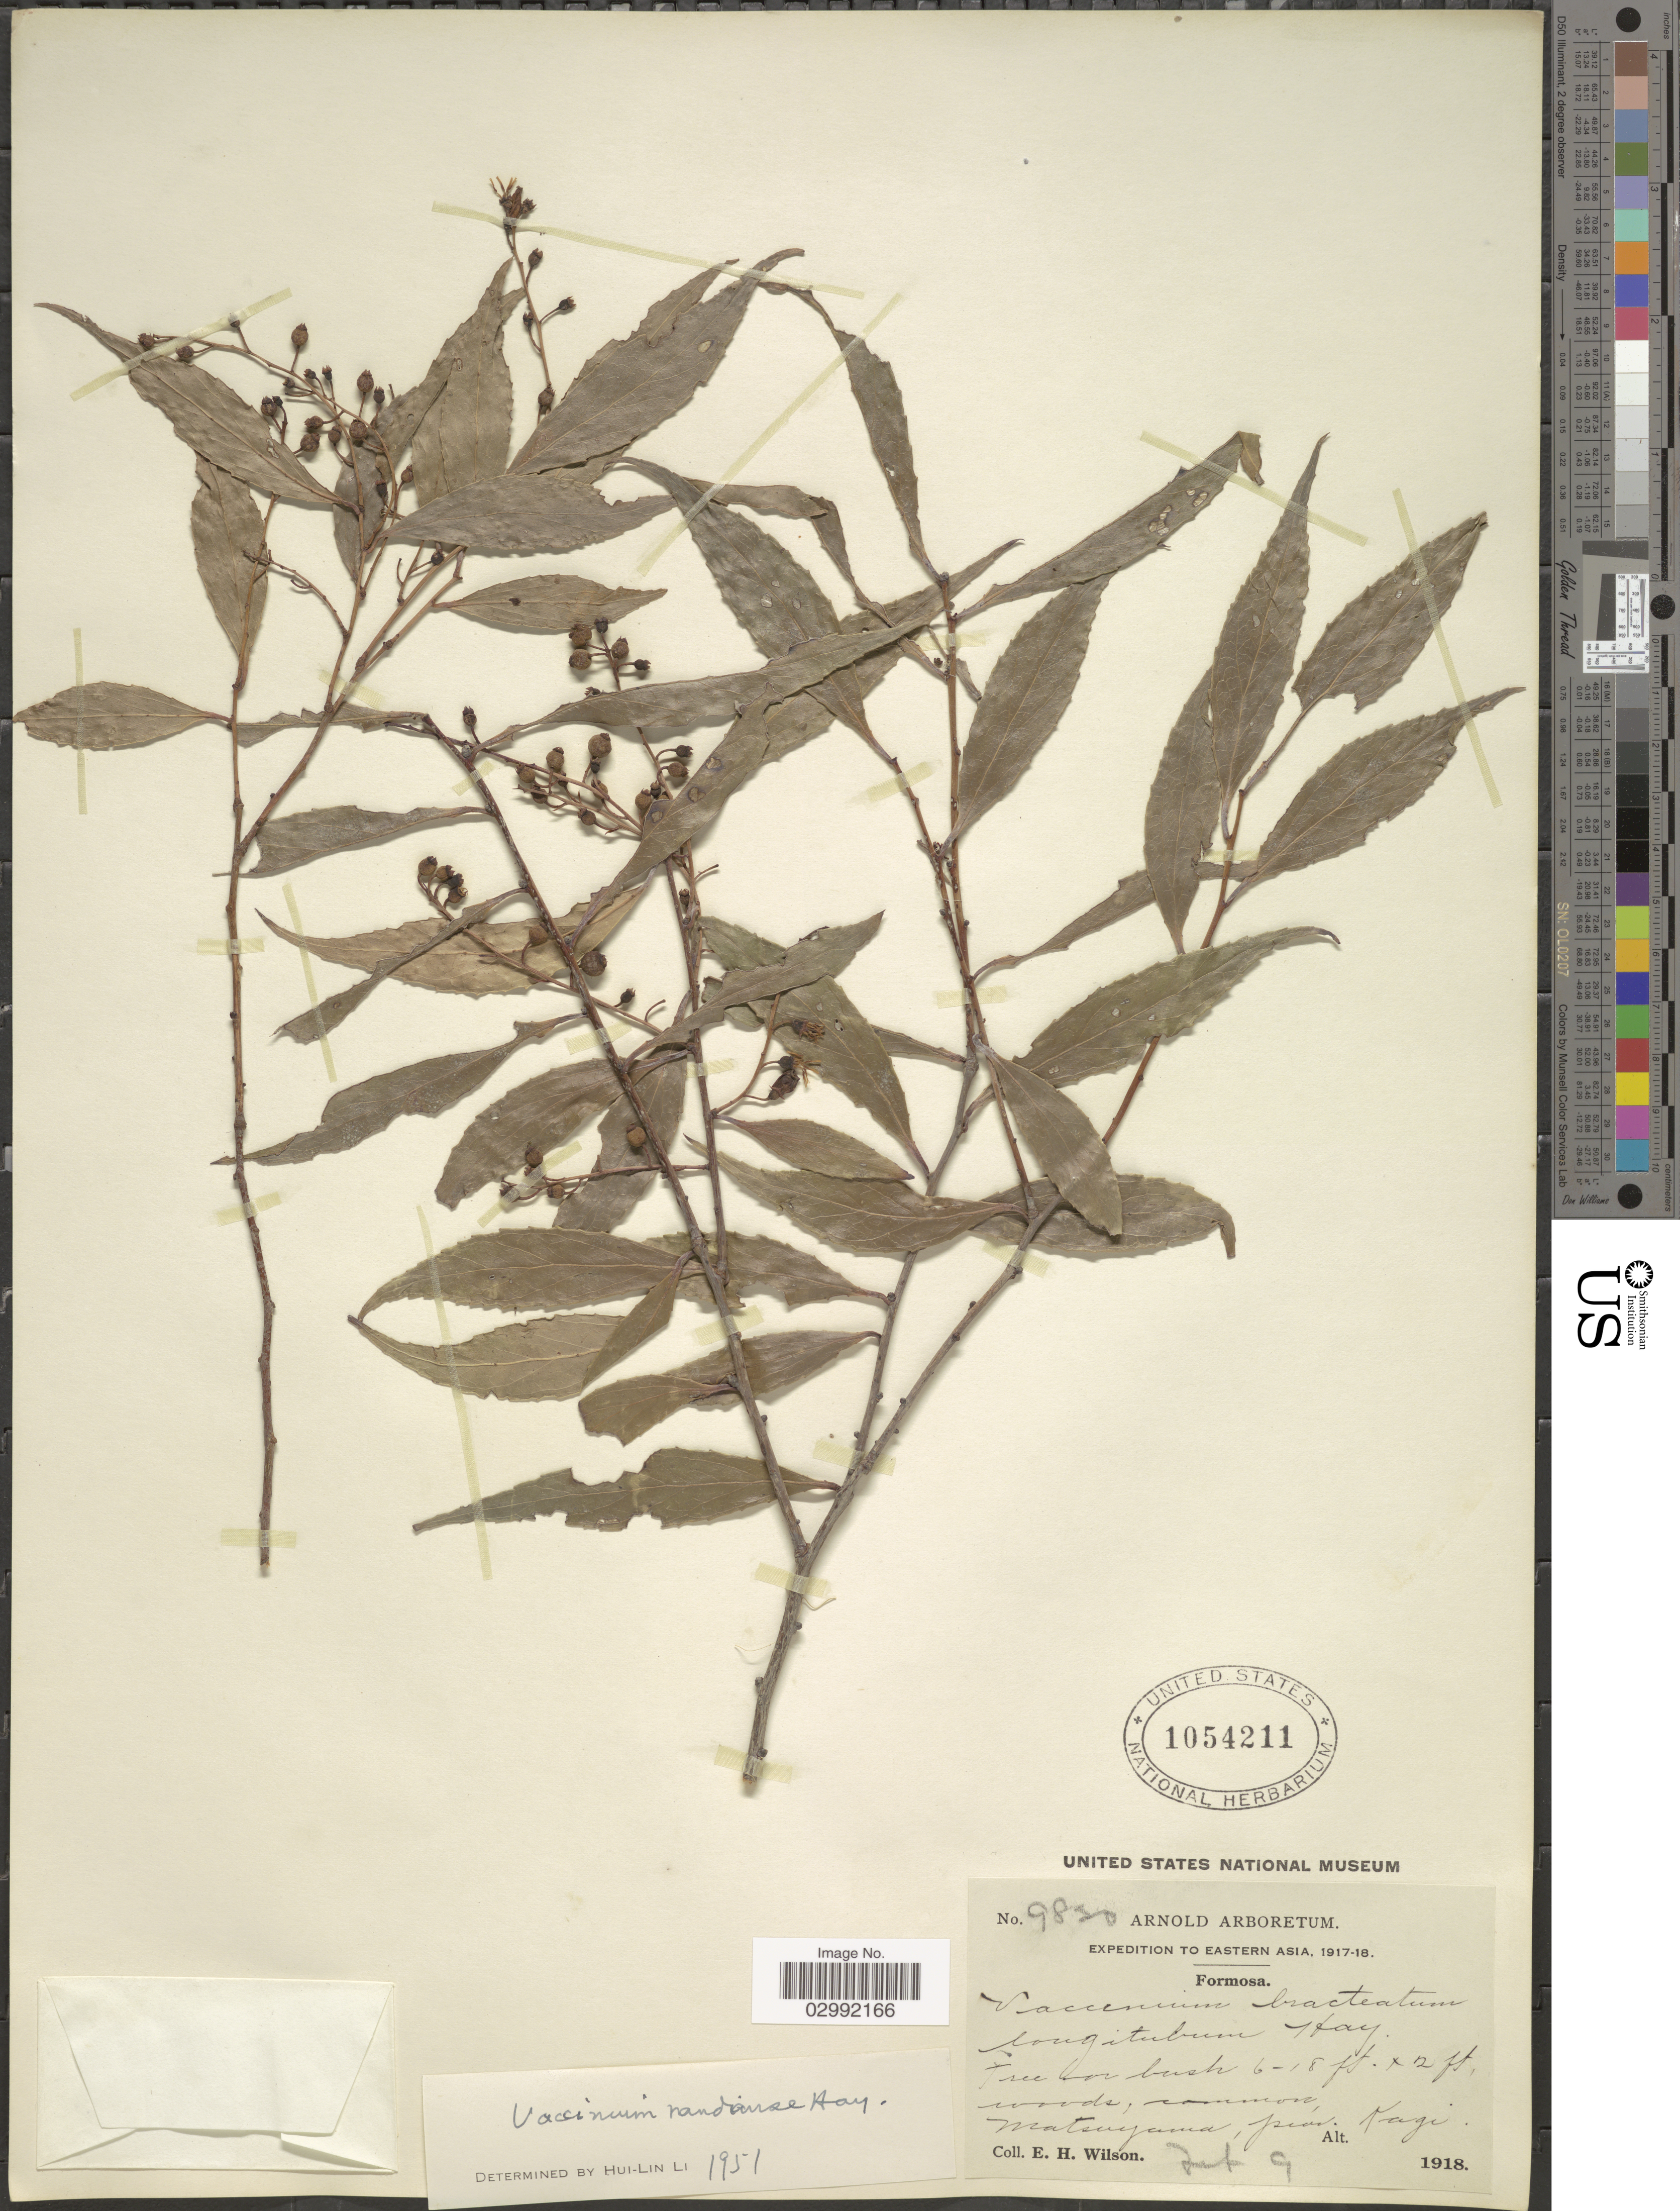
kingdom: Plantae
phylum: Tracheophyta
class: Magnoliopsida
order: Ericales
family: Ericaceae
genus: Vaccinium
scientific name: Vaccinium randaiense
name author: Hayata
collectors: E. Wilson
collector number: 9830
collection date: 1918-09-09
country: Taiwan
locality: Eastern Asia, Formosa, Matsuyama, prov. Kagi.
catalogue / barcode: US 1054211